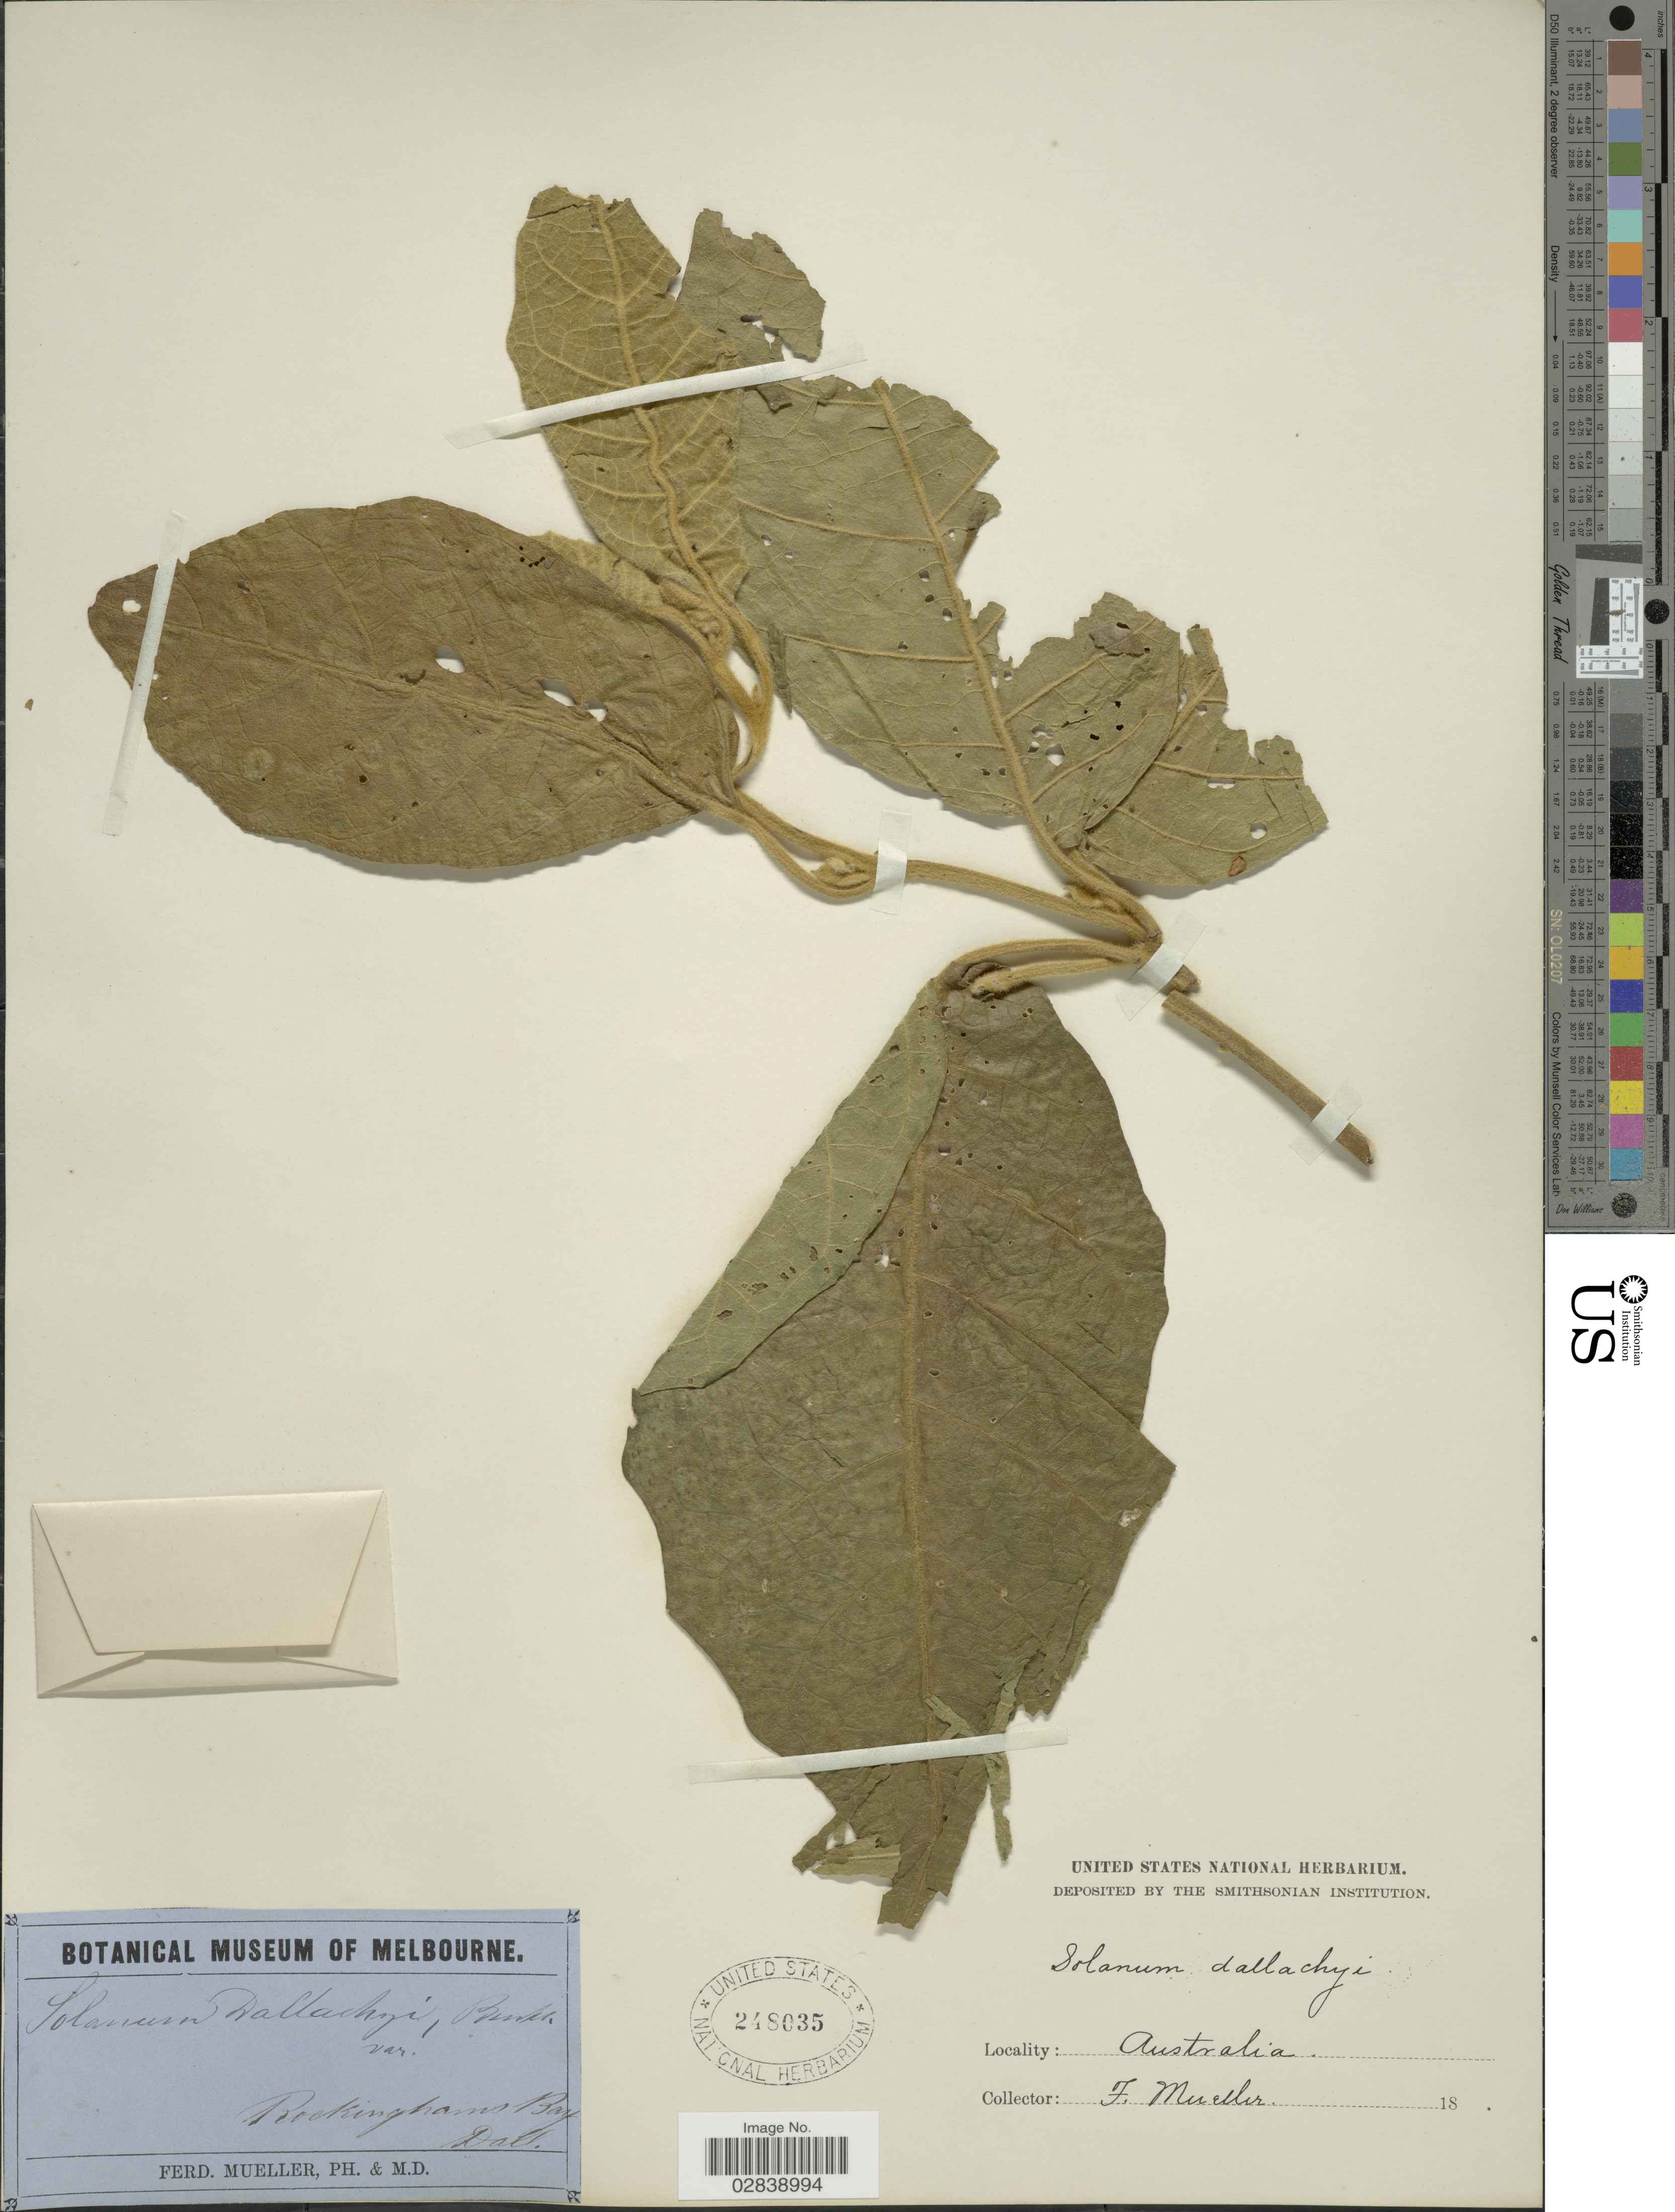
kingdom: Plantae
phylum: Tracheophyta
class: Magnoliopsida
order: Solanales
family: Solanaceae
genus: Solanum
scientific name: Solanum dallachii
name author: Benth.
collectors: F. Mueller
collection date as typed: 18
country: Australia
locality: Rockinghams Bay, Dall.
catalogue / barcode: US 248035